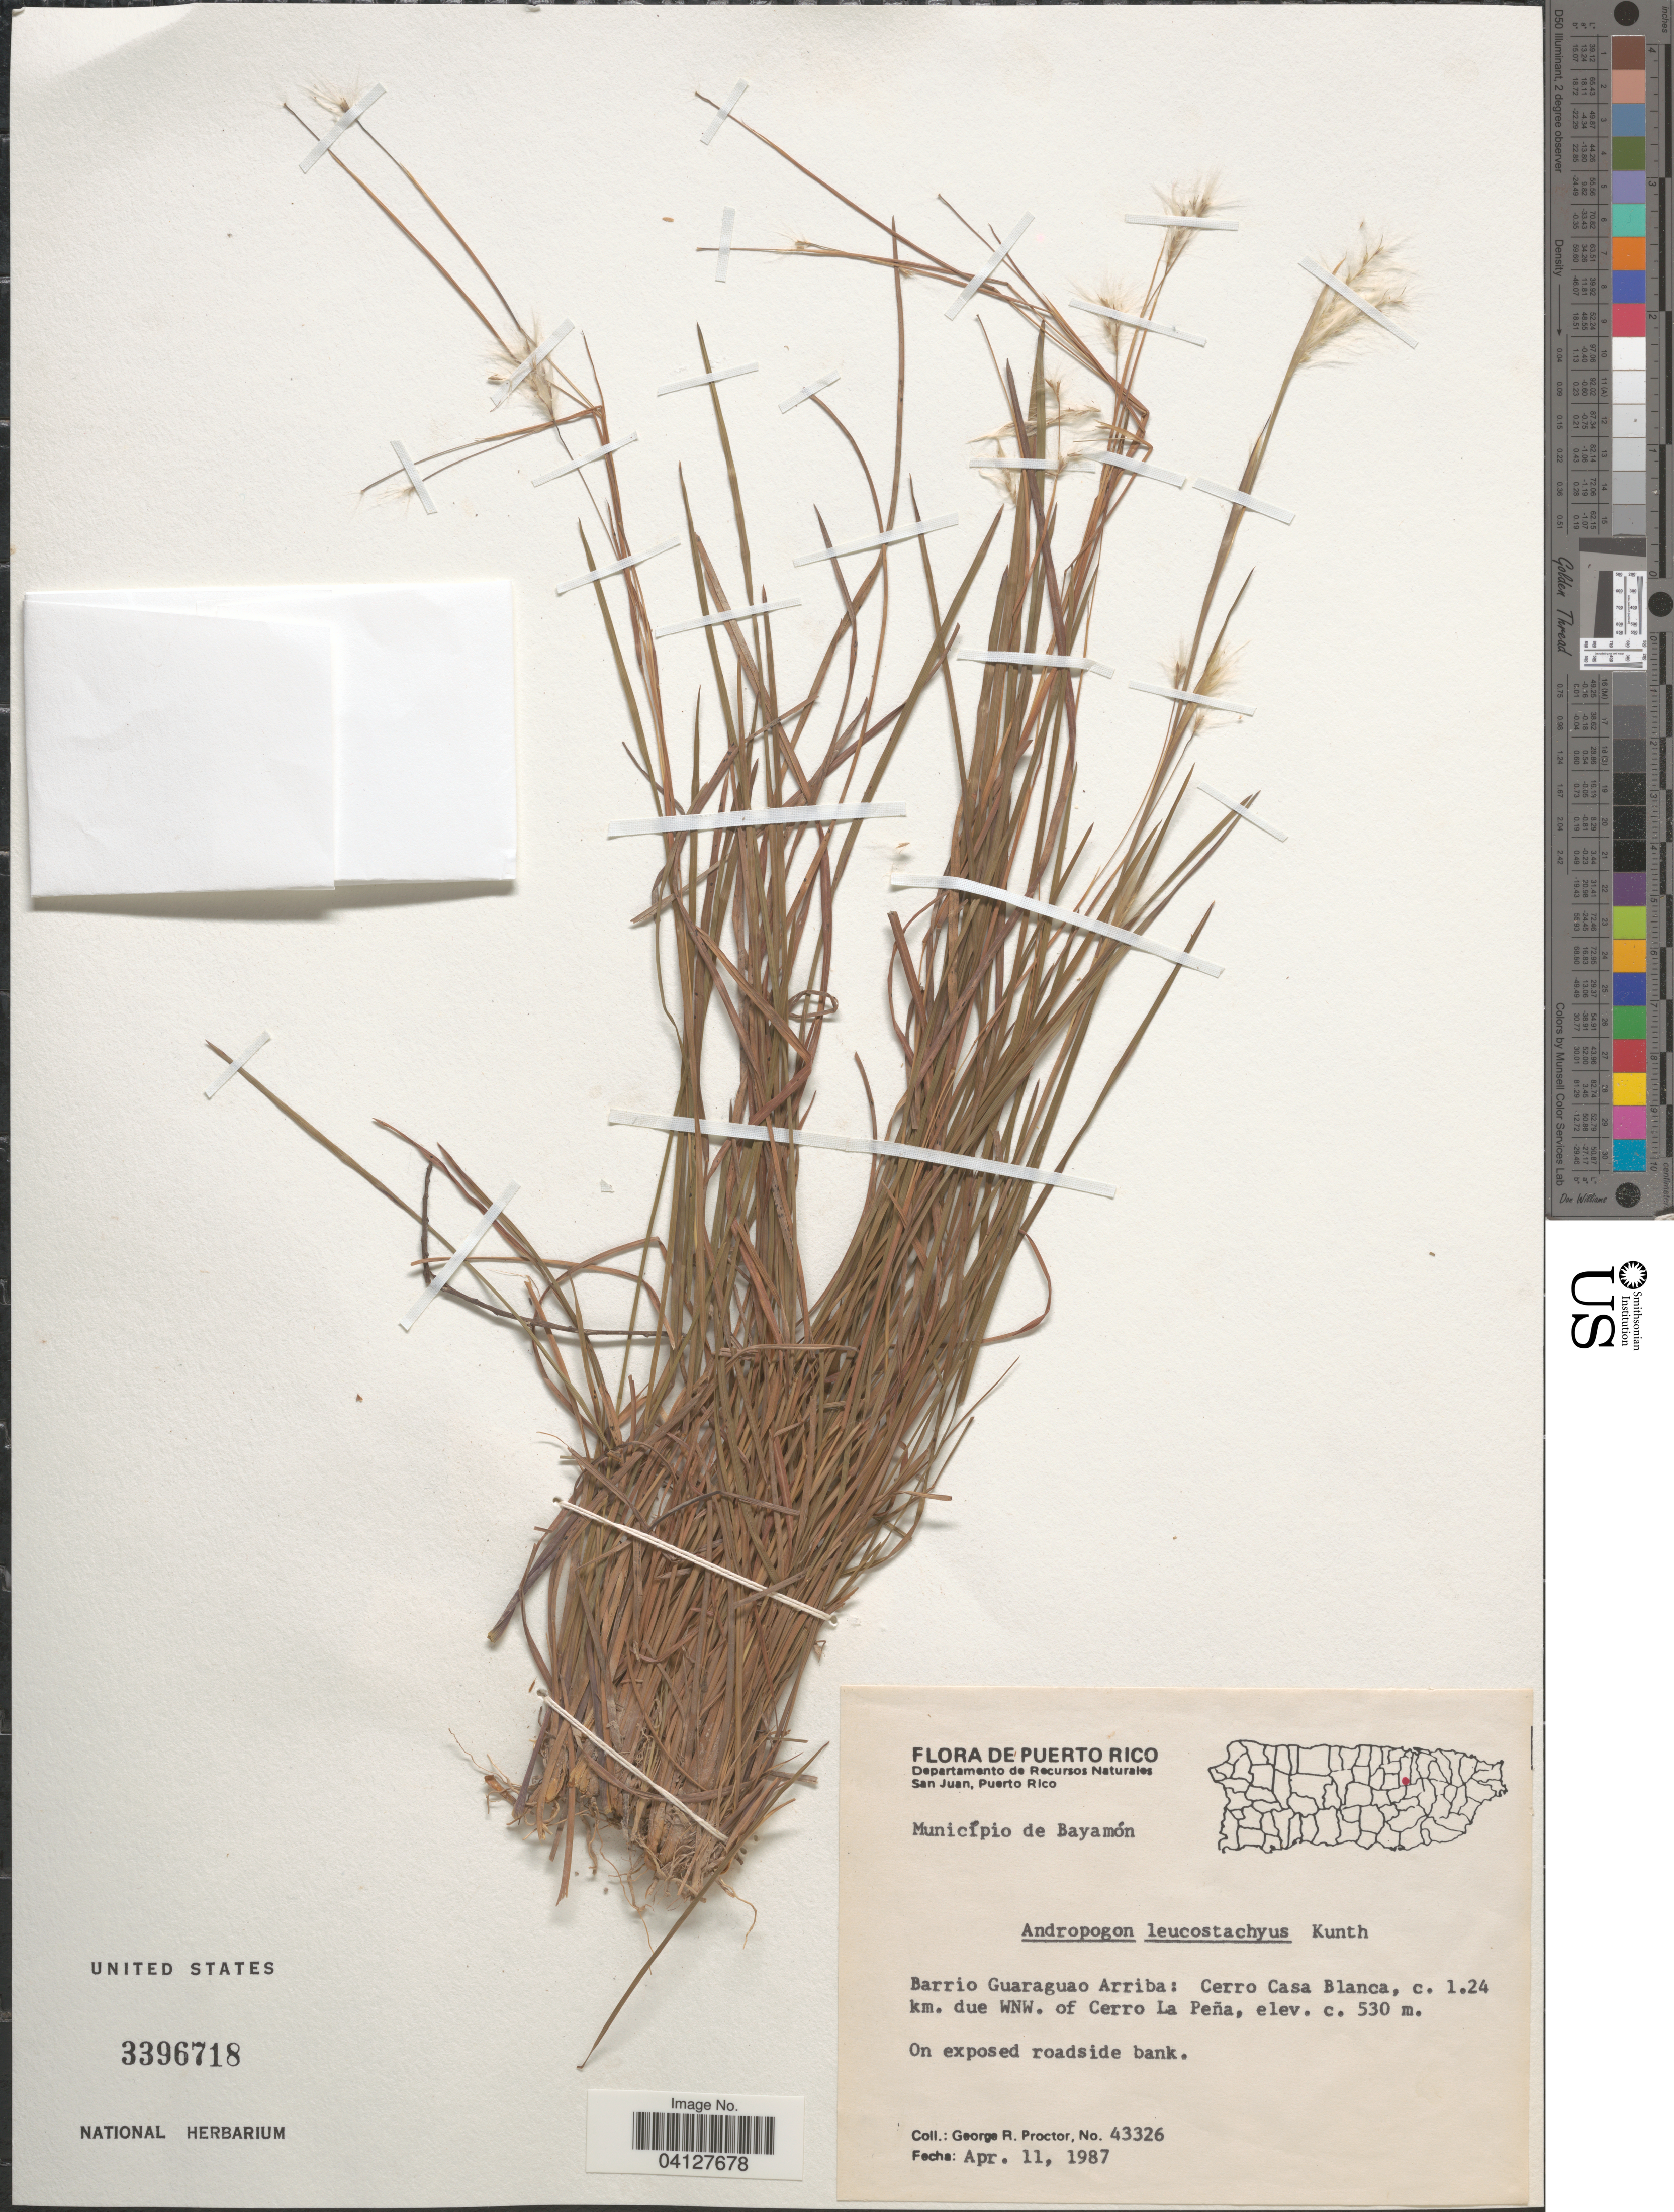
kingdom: Plantae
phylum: Tracheophyta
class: Liliopsida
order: Poales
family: Poaceae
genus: Andropogon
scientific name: Andropogon leucostachyus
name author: Kunth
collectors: G. Proctor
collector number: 43326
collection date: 1987-04-11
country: Puerto Rico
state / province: Bayamón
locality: Município de Bayamón. Barrio Guaraguao Arriba: Cerro Casa Blanca, c. 1.24 km. due WNW. of Cerro La Peña.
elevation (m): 530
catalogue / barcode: US 3396718